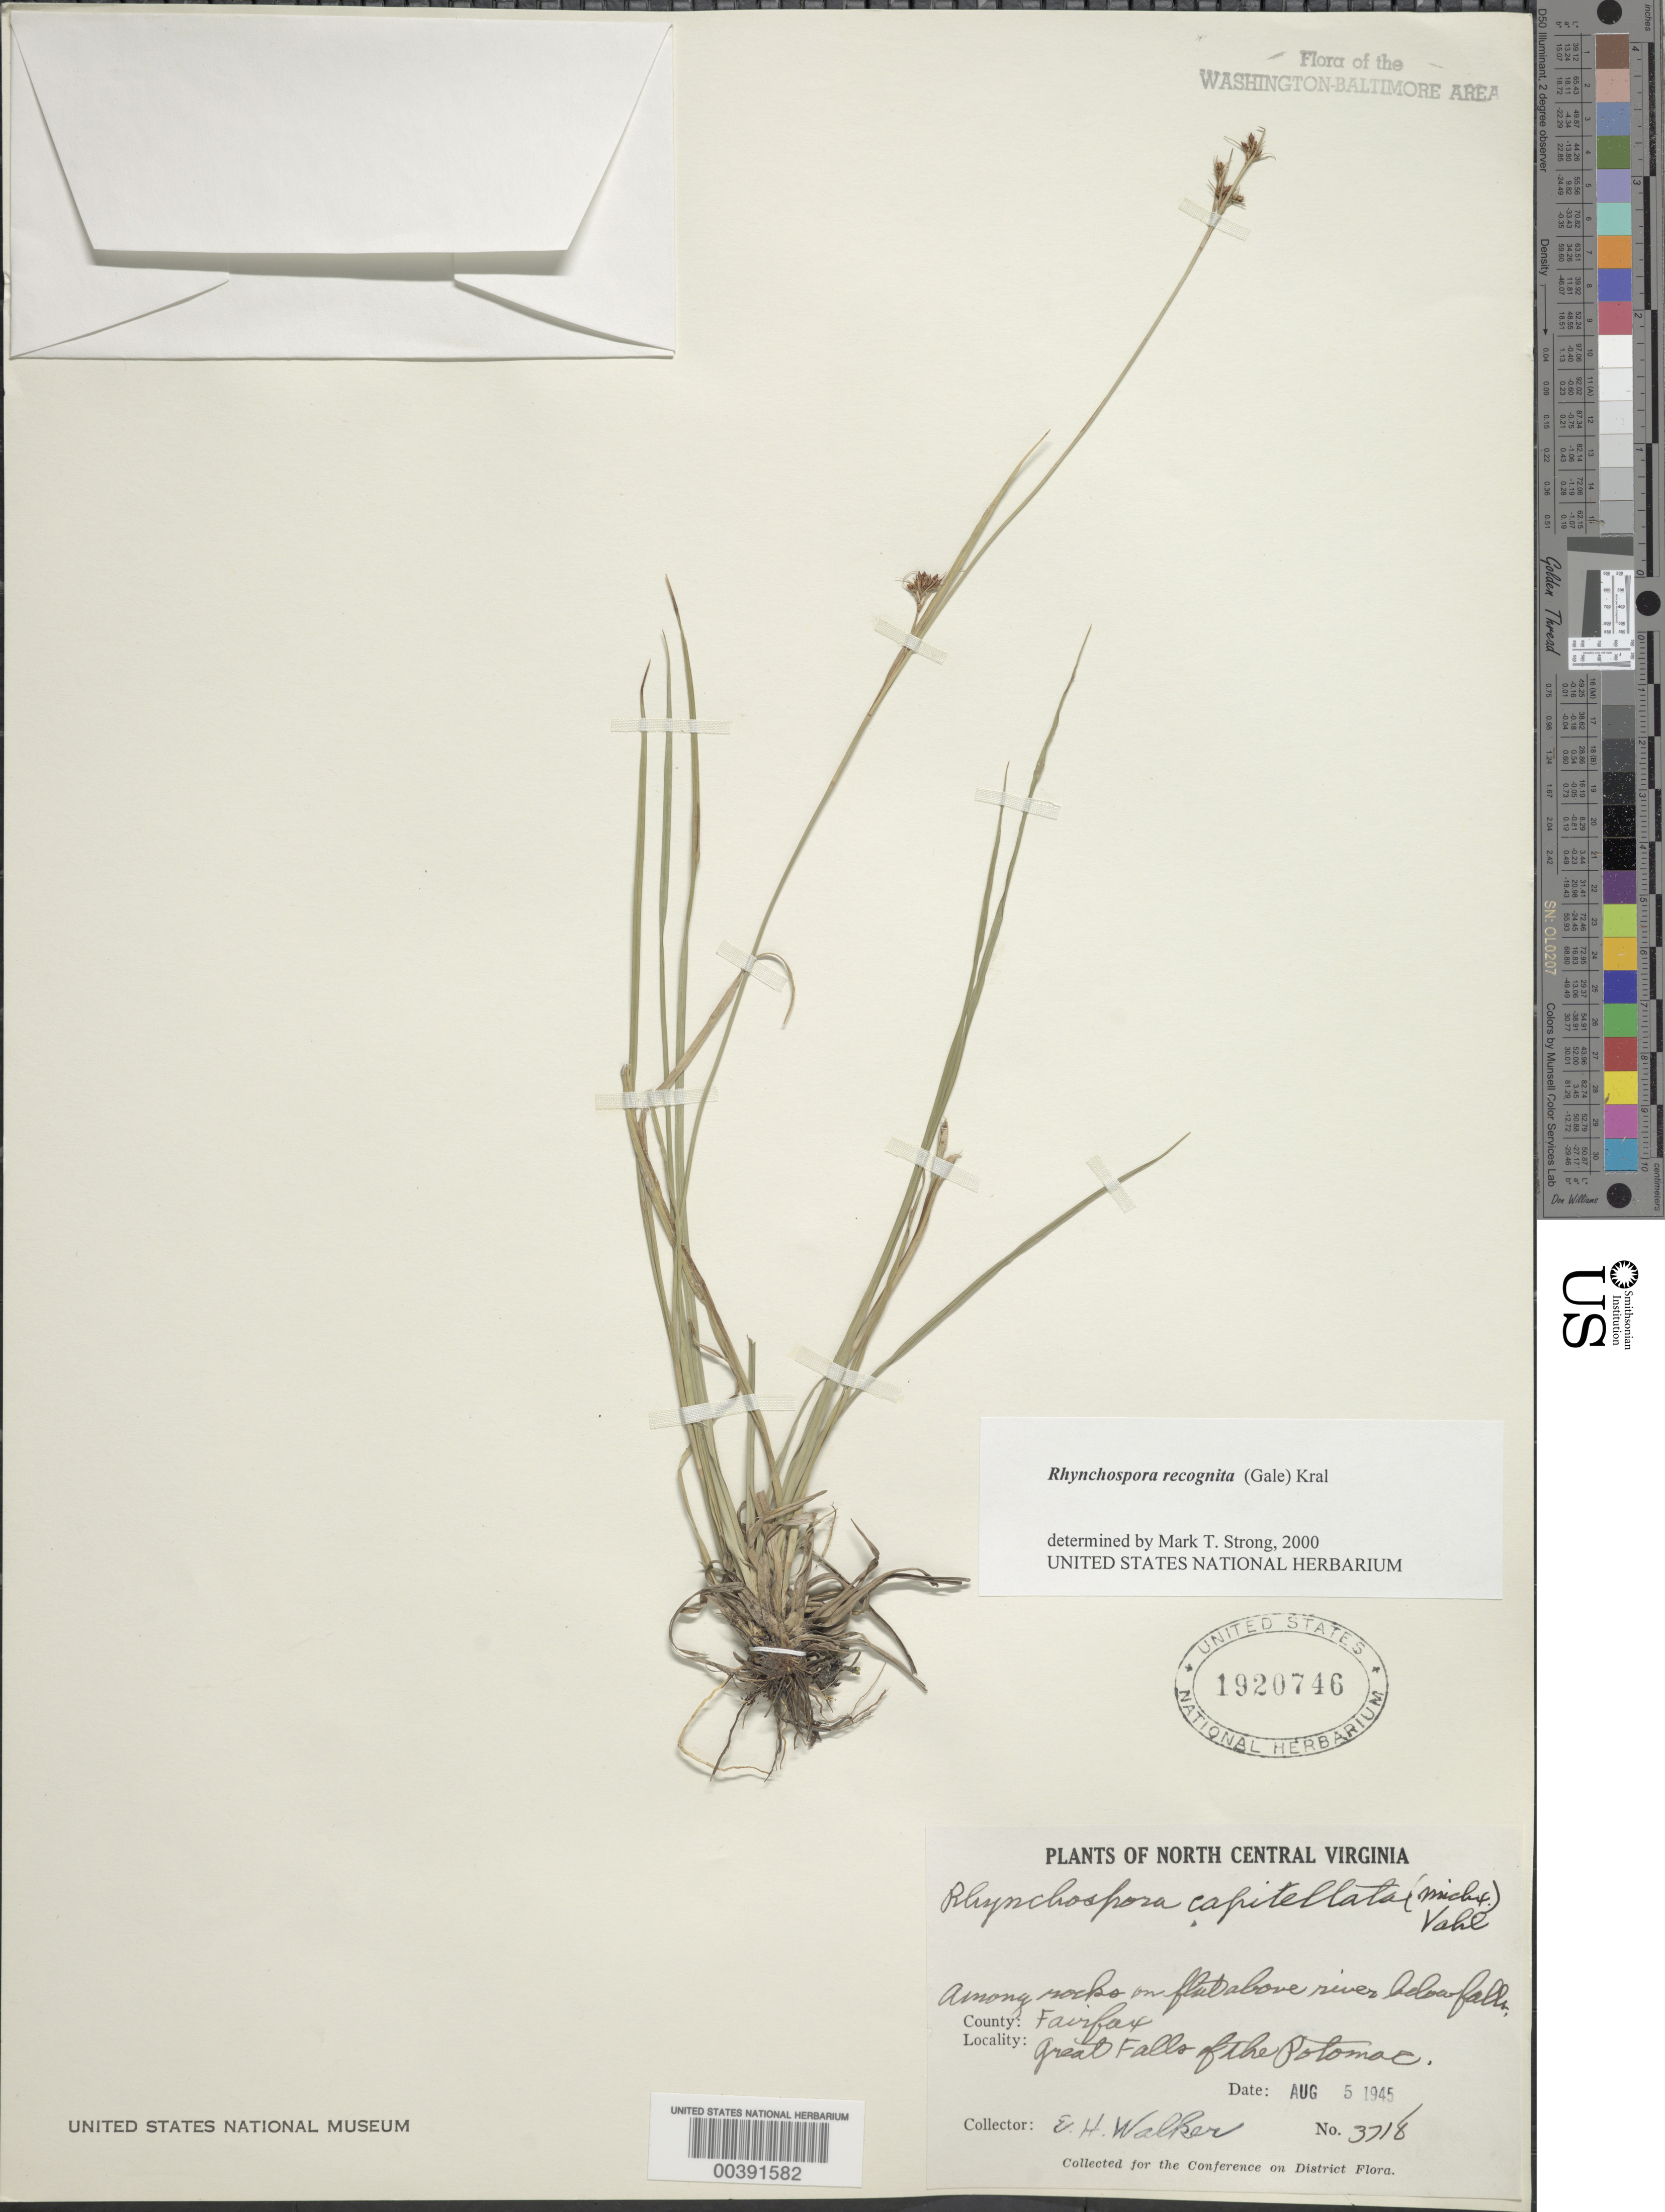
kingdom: Plantae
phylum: Tracheophyta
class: Liliopsida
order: Poales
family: Cyperaceae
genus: Rhynchospora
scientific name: Rhynchospora recognita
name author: (Gale) Kral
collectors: E. H. Walker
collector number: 3718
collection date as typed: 05 Aug 1945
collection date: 1945-08-05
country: United States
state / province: Virginia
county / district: Fairfax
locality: Great Falls C. & O. Canal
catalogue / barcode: US 1920746